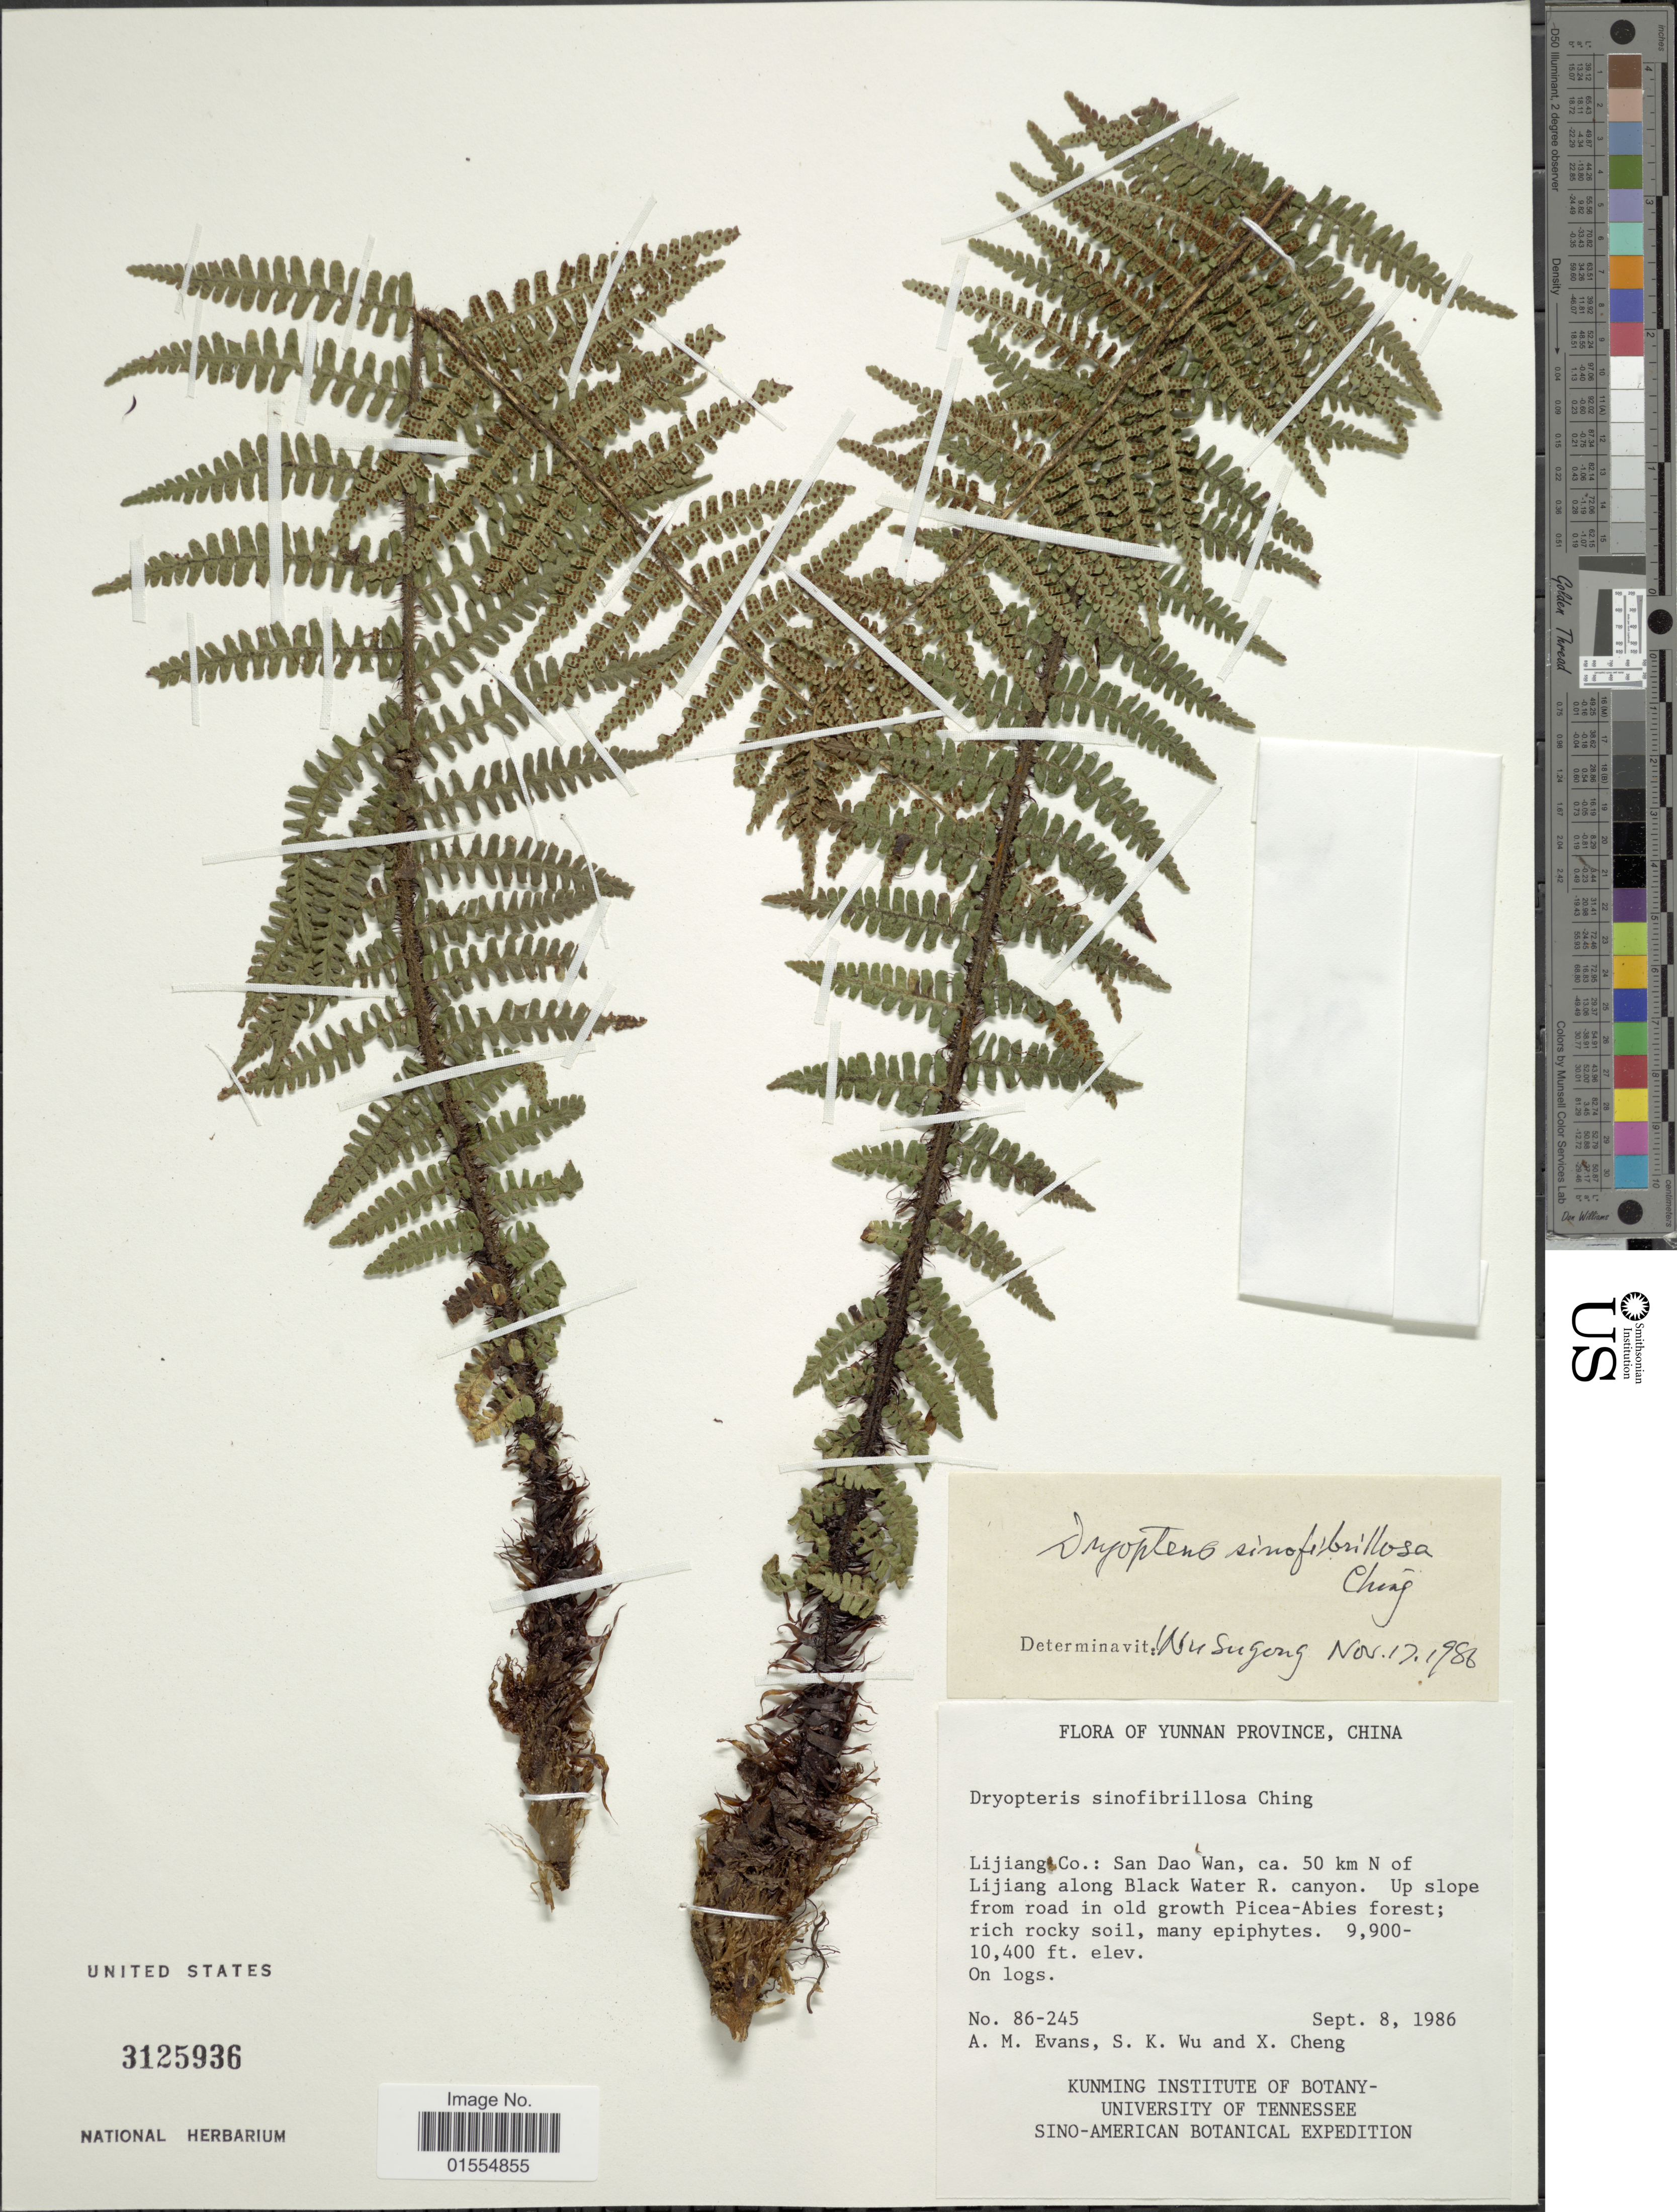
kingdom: Plantae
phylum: Tracheophyta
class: Polypodiopsida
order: Polypodiales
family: Dryopteridaceae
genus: Dryopteris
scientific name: Dryopteris sinofibrillosa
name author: Ching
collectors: A. M. Evans, S. K. Wu & X. Cheng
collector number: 86-245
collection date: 1986-09-08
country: China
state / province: Yunnan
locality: Yunnan, China, Lijiang Co.: San Dao Wan, ca. 50 km N of Lijiang along Black water R. canyon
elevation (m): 3018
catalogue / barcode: US 3125936